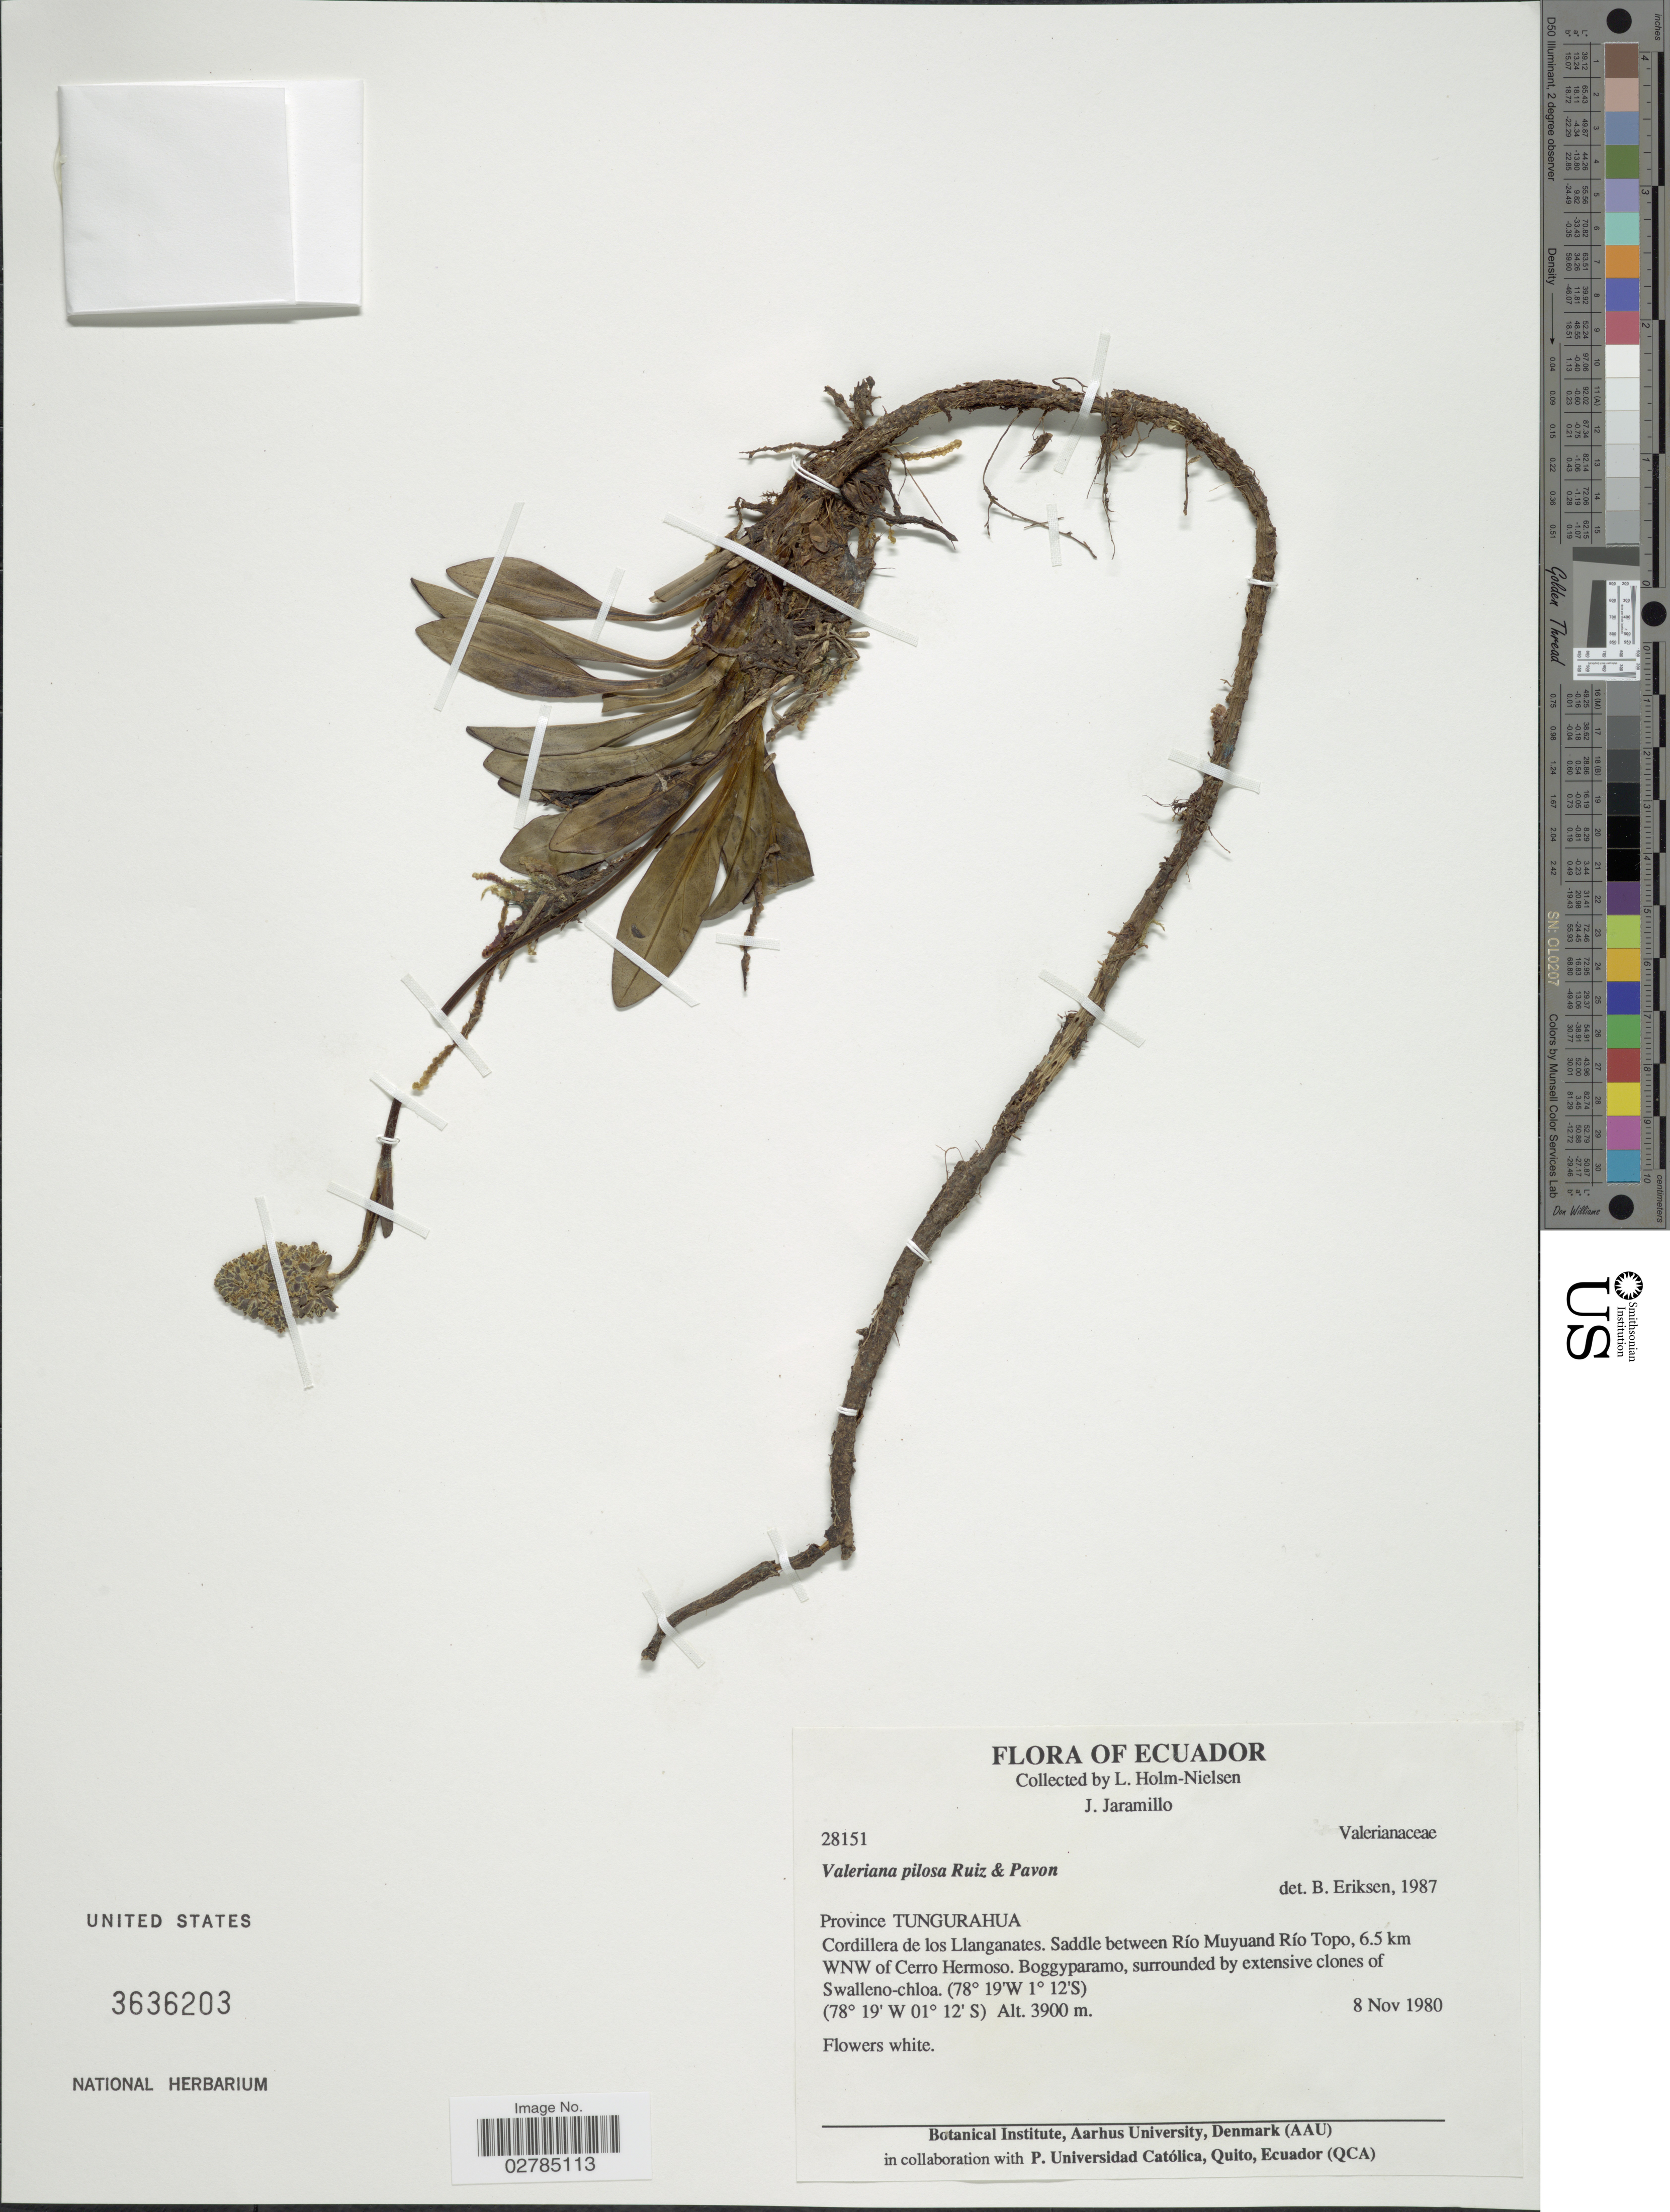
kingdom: Plantae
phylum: Tracheophyta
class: Magnoliopsida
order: Dipsacales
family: Caprifoliaceae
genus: Valeriana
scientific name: Valeriana pilosa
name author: Ruiz & Pav.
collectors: L. Holm-Nielsen & J. Jaramillo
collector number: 28151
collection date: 1980-11-08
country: Ecuador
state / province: Tungurahua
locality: Cordillera de los Llanganates, Saddle between Río Muyuand Río Muyuand Río Topo, 6.5 km WNW of Cerro Hermoso.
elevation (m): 3900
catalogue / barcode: US 3636203